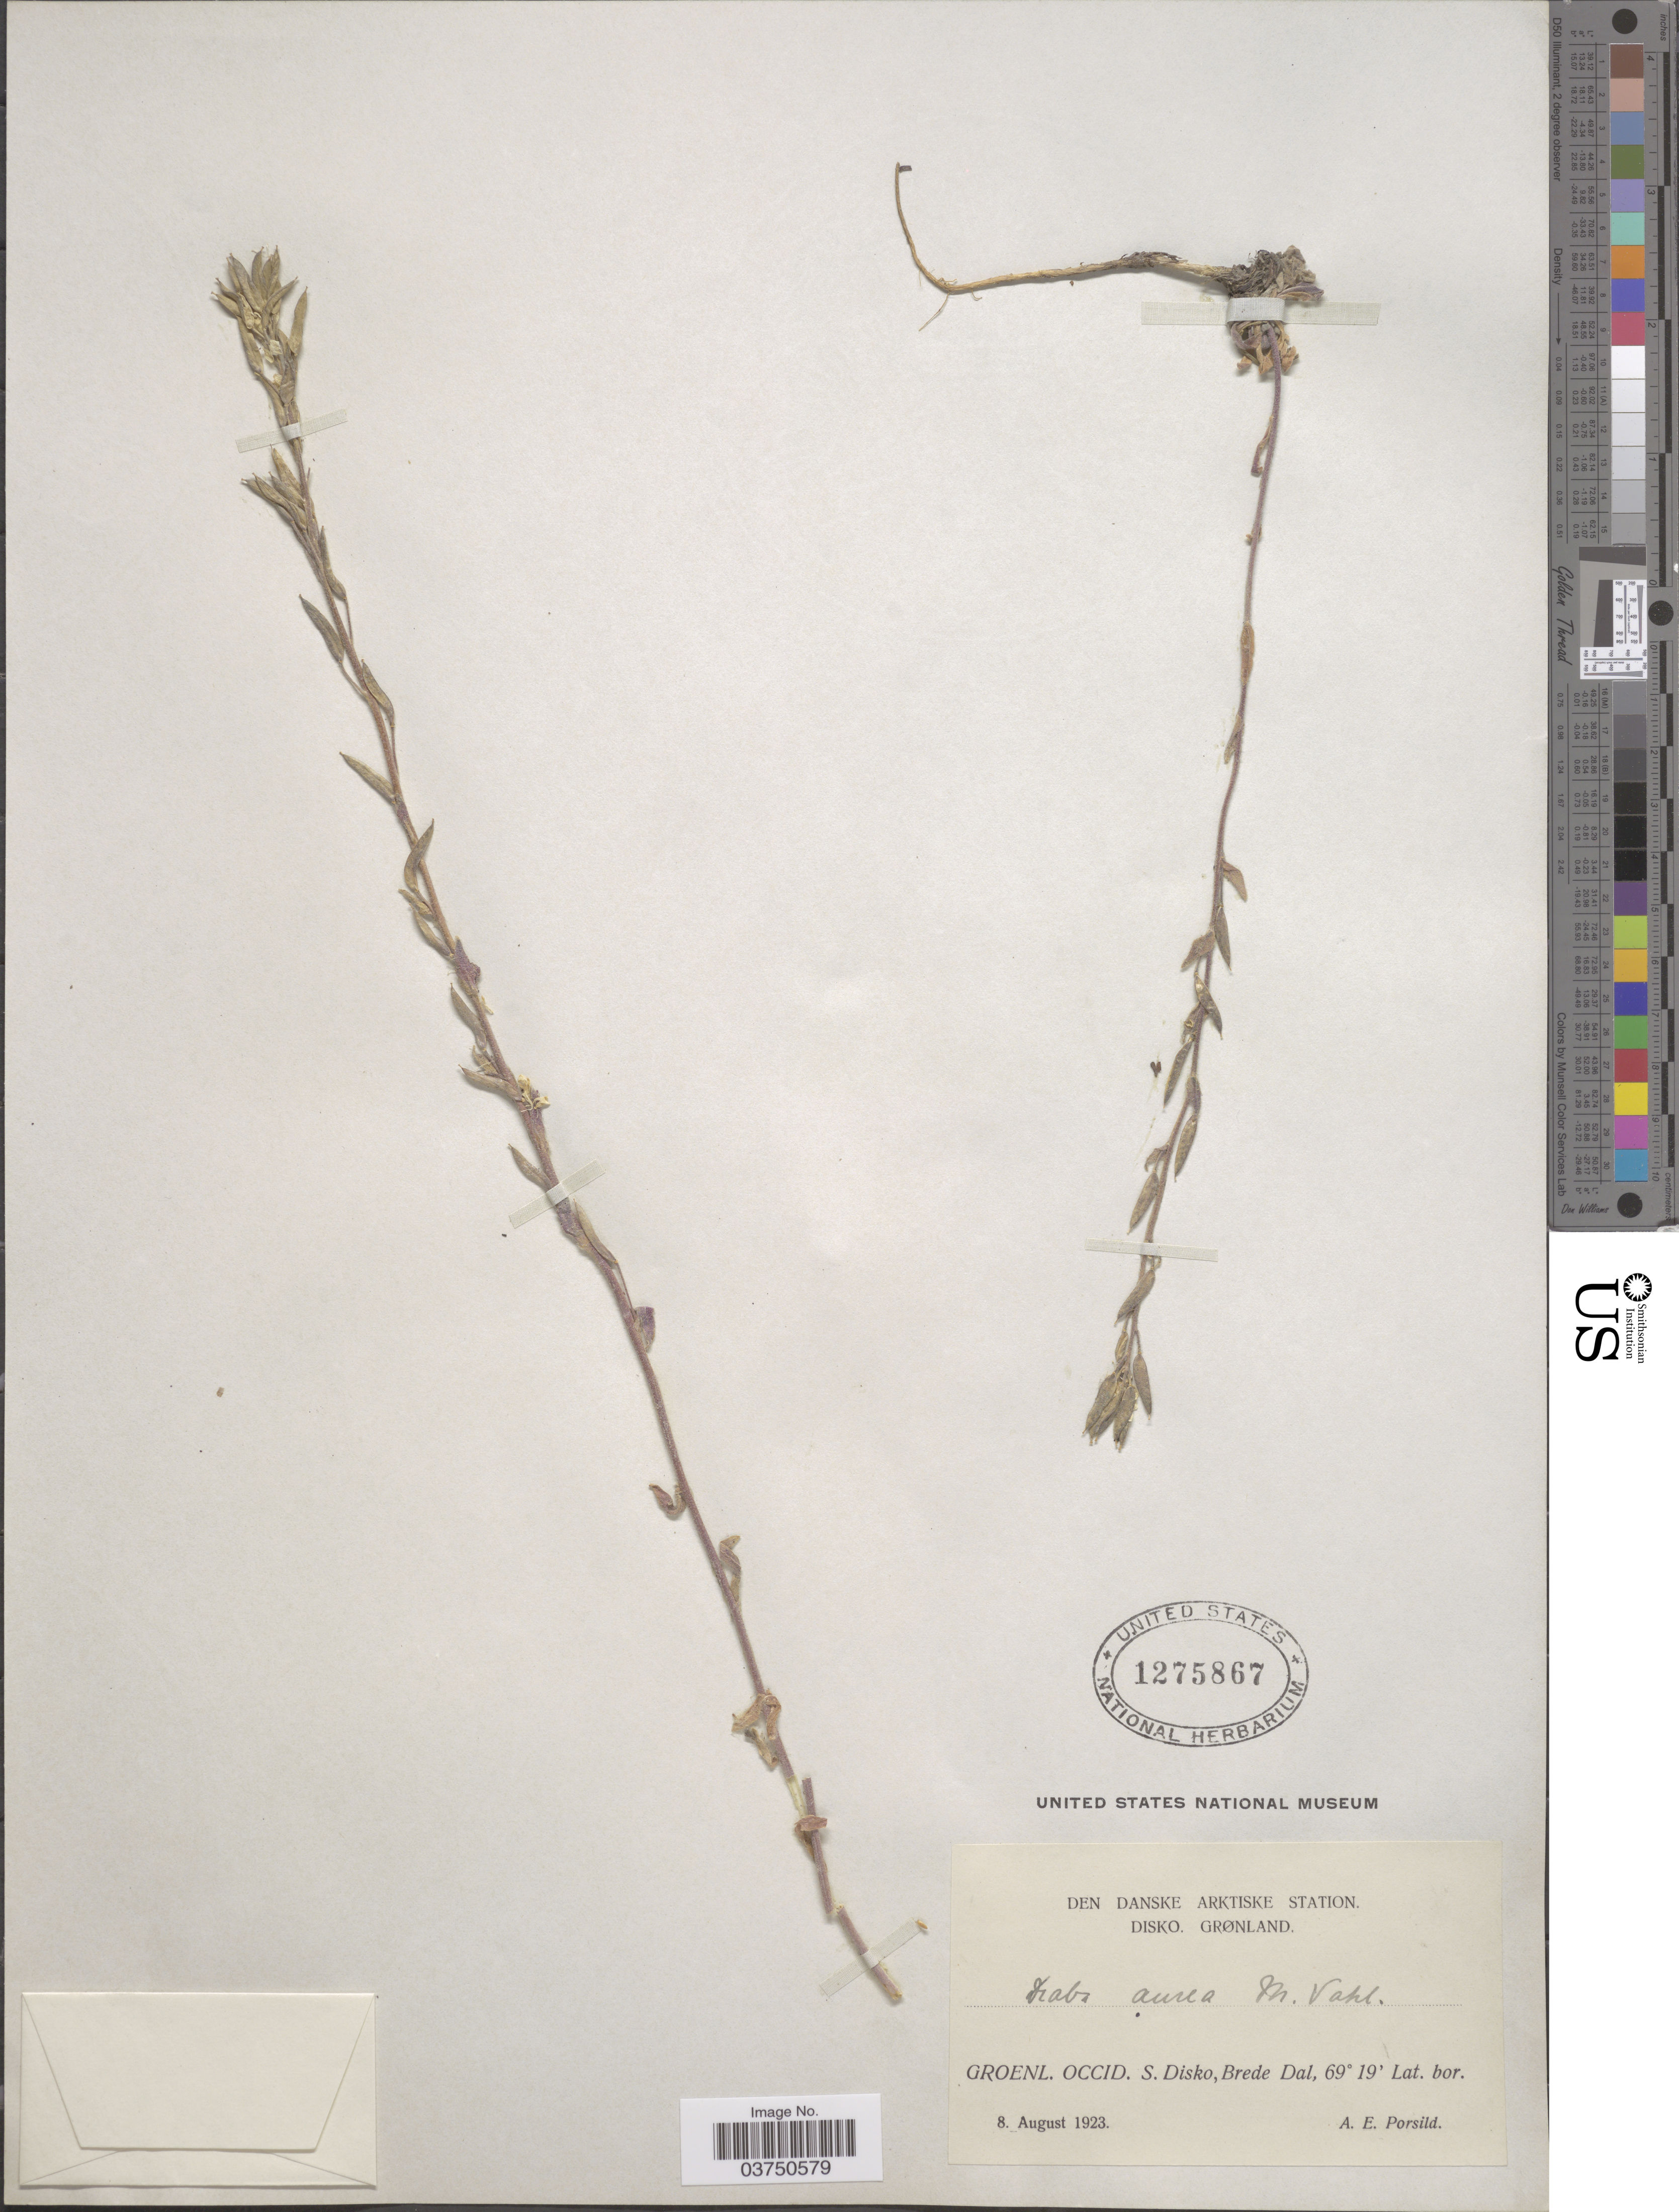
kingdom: Plantae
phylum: Tracheophyta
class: Magnoliopsida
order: Brassicales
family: Brassicaceae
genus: Draba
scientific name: Draba aurea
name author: Vahl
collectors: A. E. Porsild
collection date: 1923-08-08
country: Greenland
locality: Den Danske Arktiske Station. Disko, Grønland. Groenl. S. Disko, Brede Dal.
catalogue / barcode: US 1275867